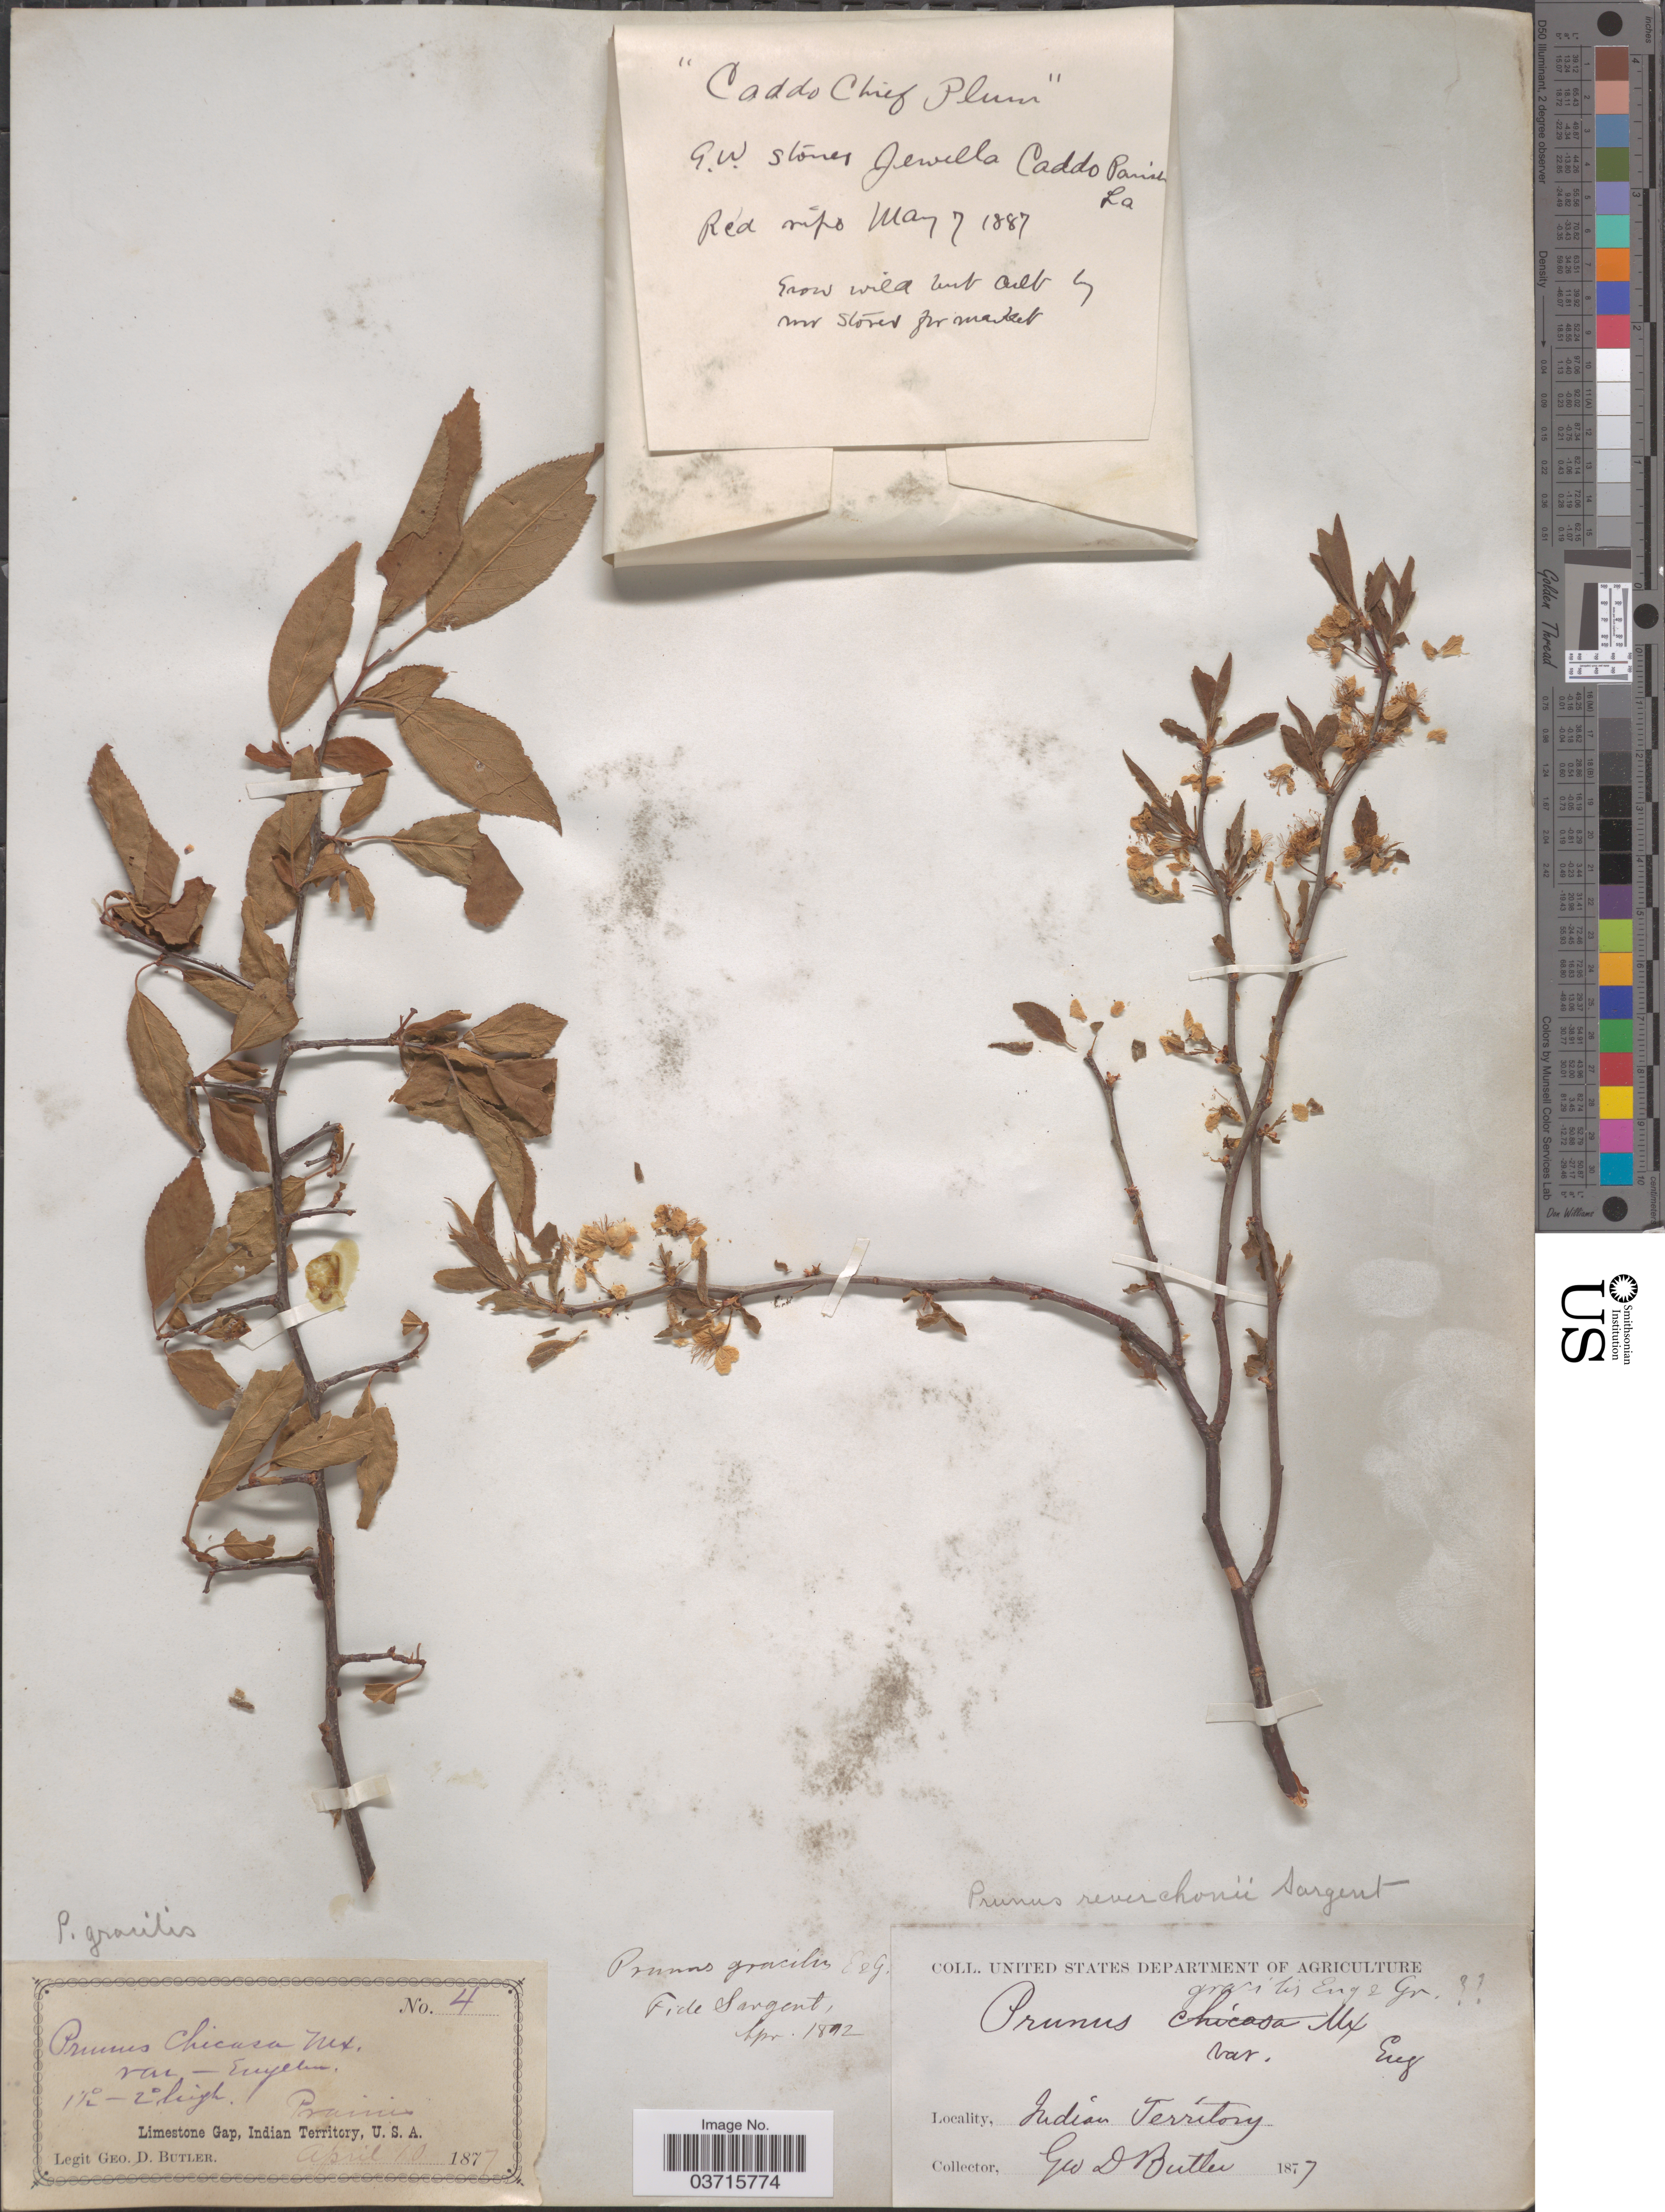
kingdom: Plantae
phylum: Tracheophyta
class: Magnoliopsida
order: Rosales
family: Rosaceae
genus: Prunus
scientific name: Prunus gracilis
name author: Engelm. & A. Gray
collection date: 1887-05-07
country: United States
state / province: Louisiana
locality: G.W. stones Jewella Caddo Parish.